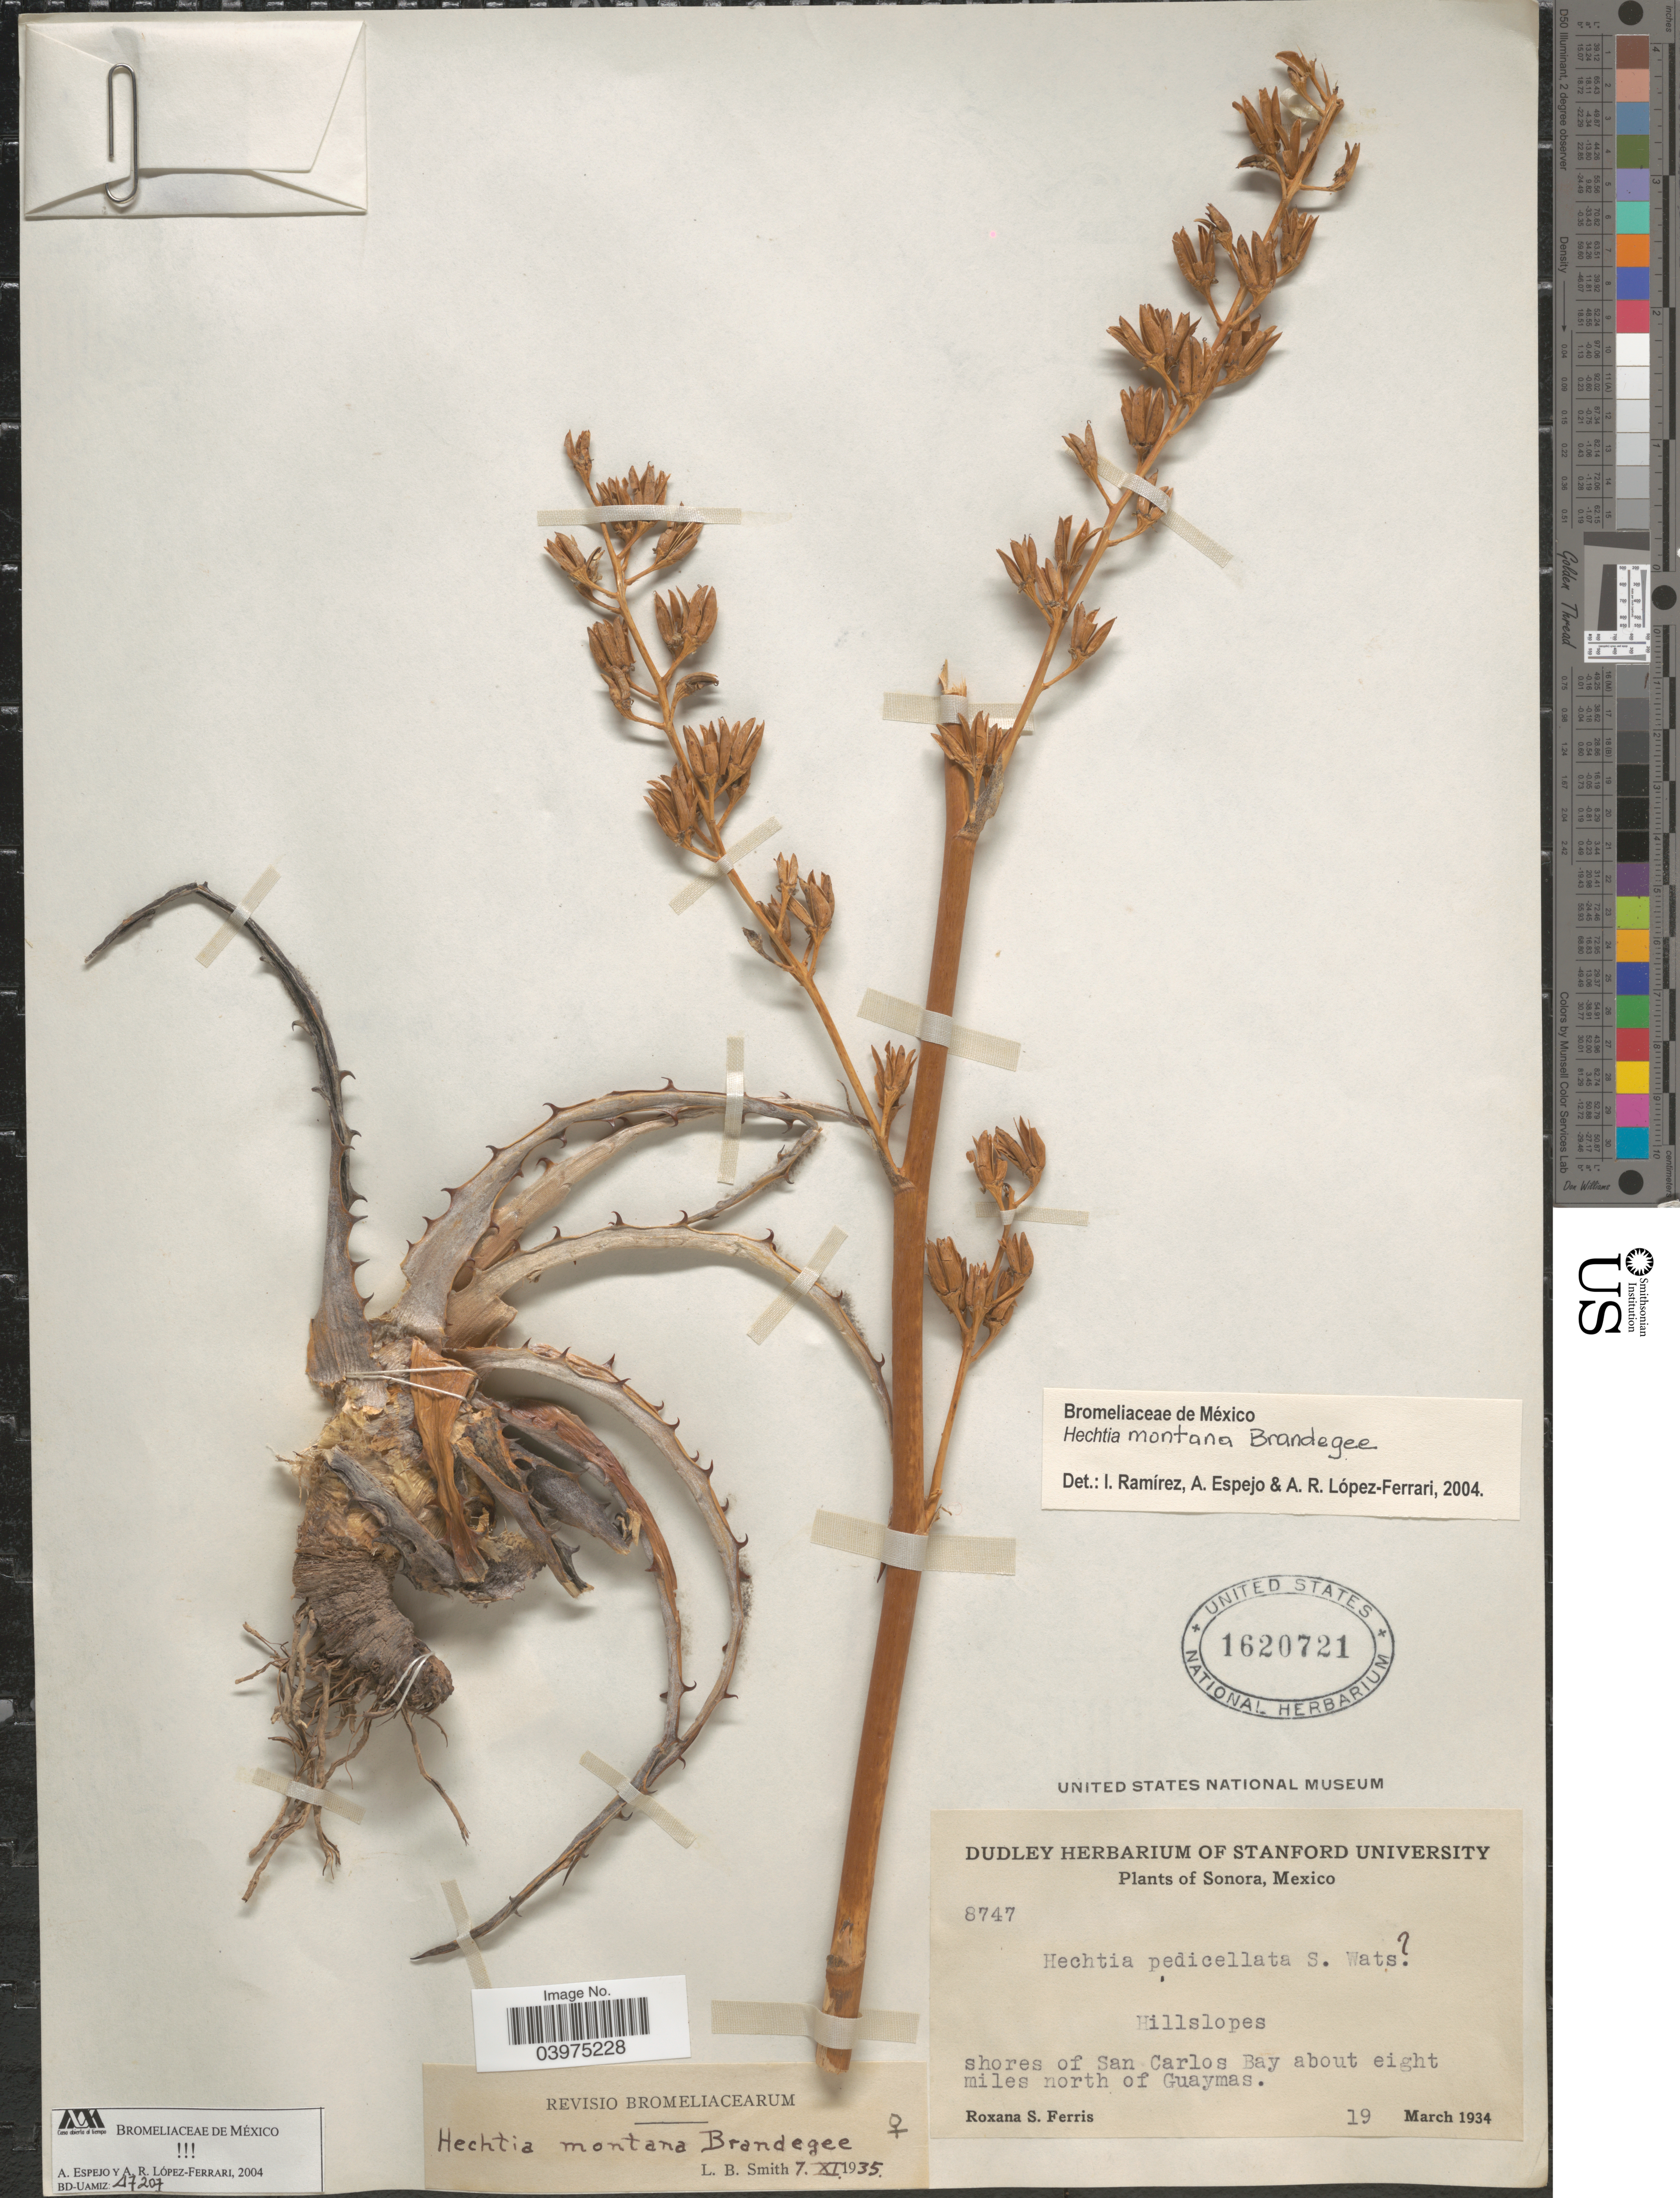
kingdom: Plantae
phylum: Tracheophyta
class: Liliopsida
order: Poales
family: Bromeliaceae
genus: Hechtia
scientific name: Hechtia montana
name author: Brandegee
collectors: R. S. Ferris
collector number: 8747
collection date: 1934-03-19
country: Mexico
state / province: Sonora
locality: Hillslopes. Shores of San Carlos Bay about eight miles north of Guaymas.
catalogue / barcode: US 1620721